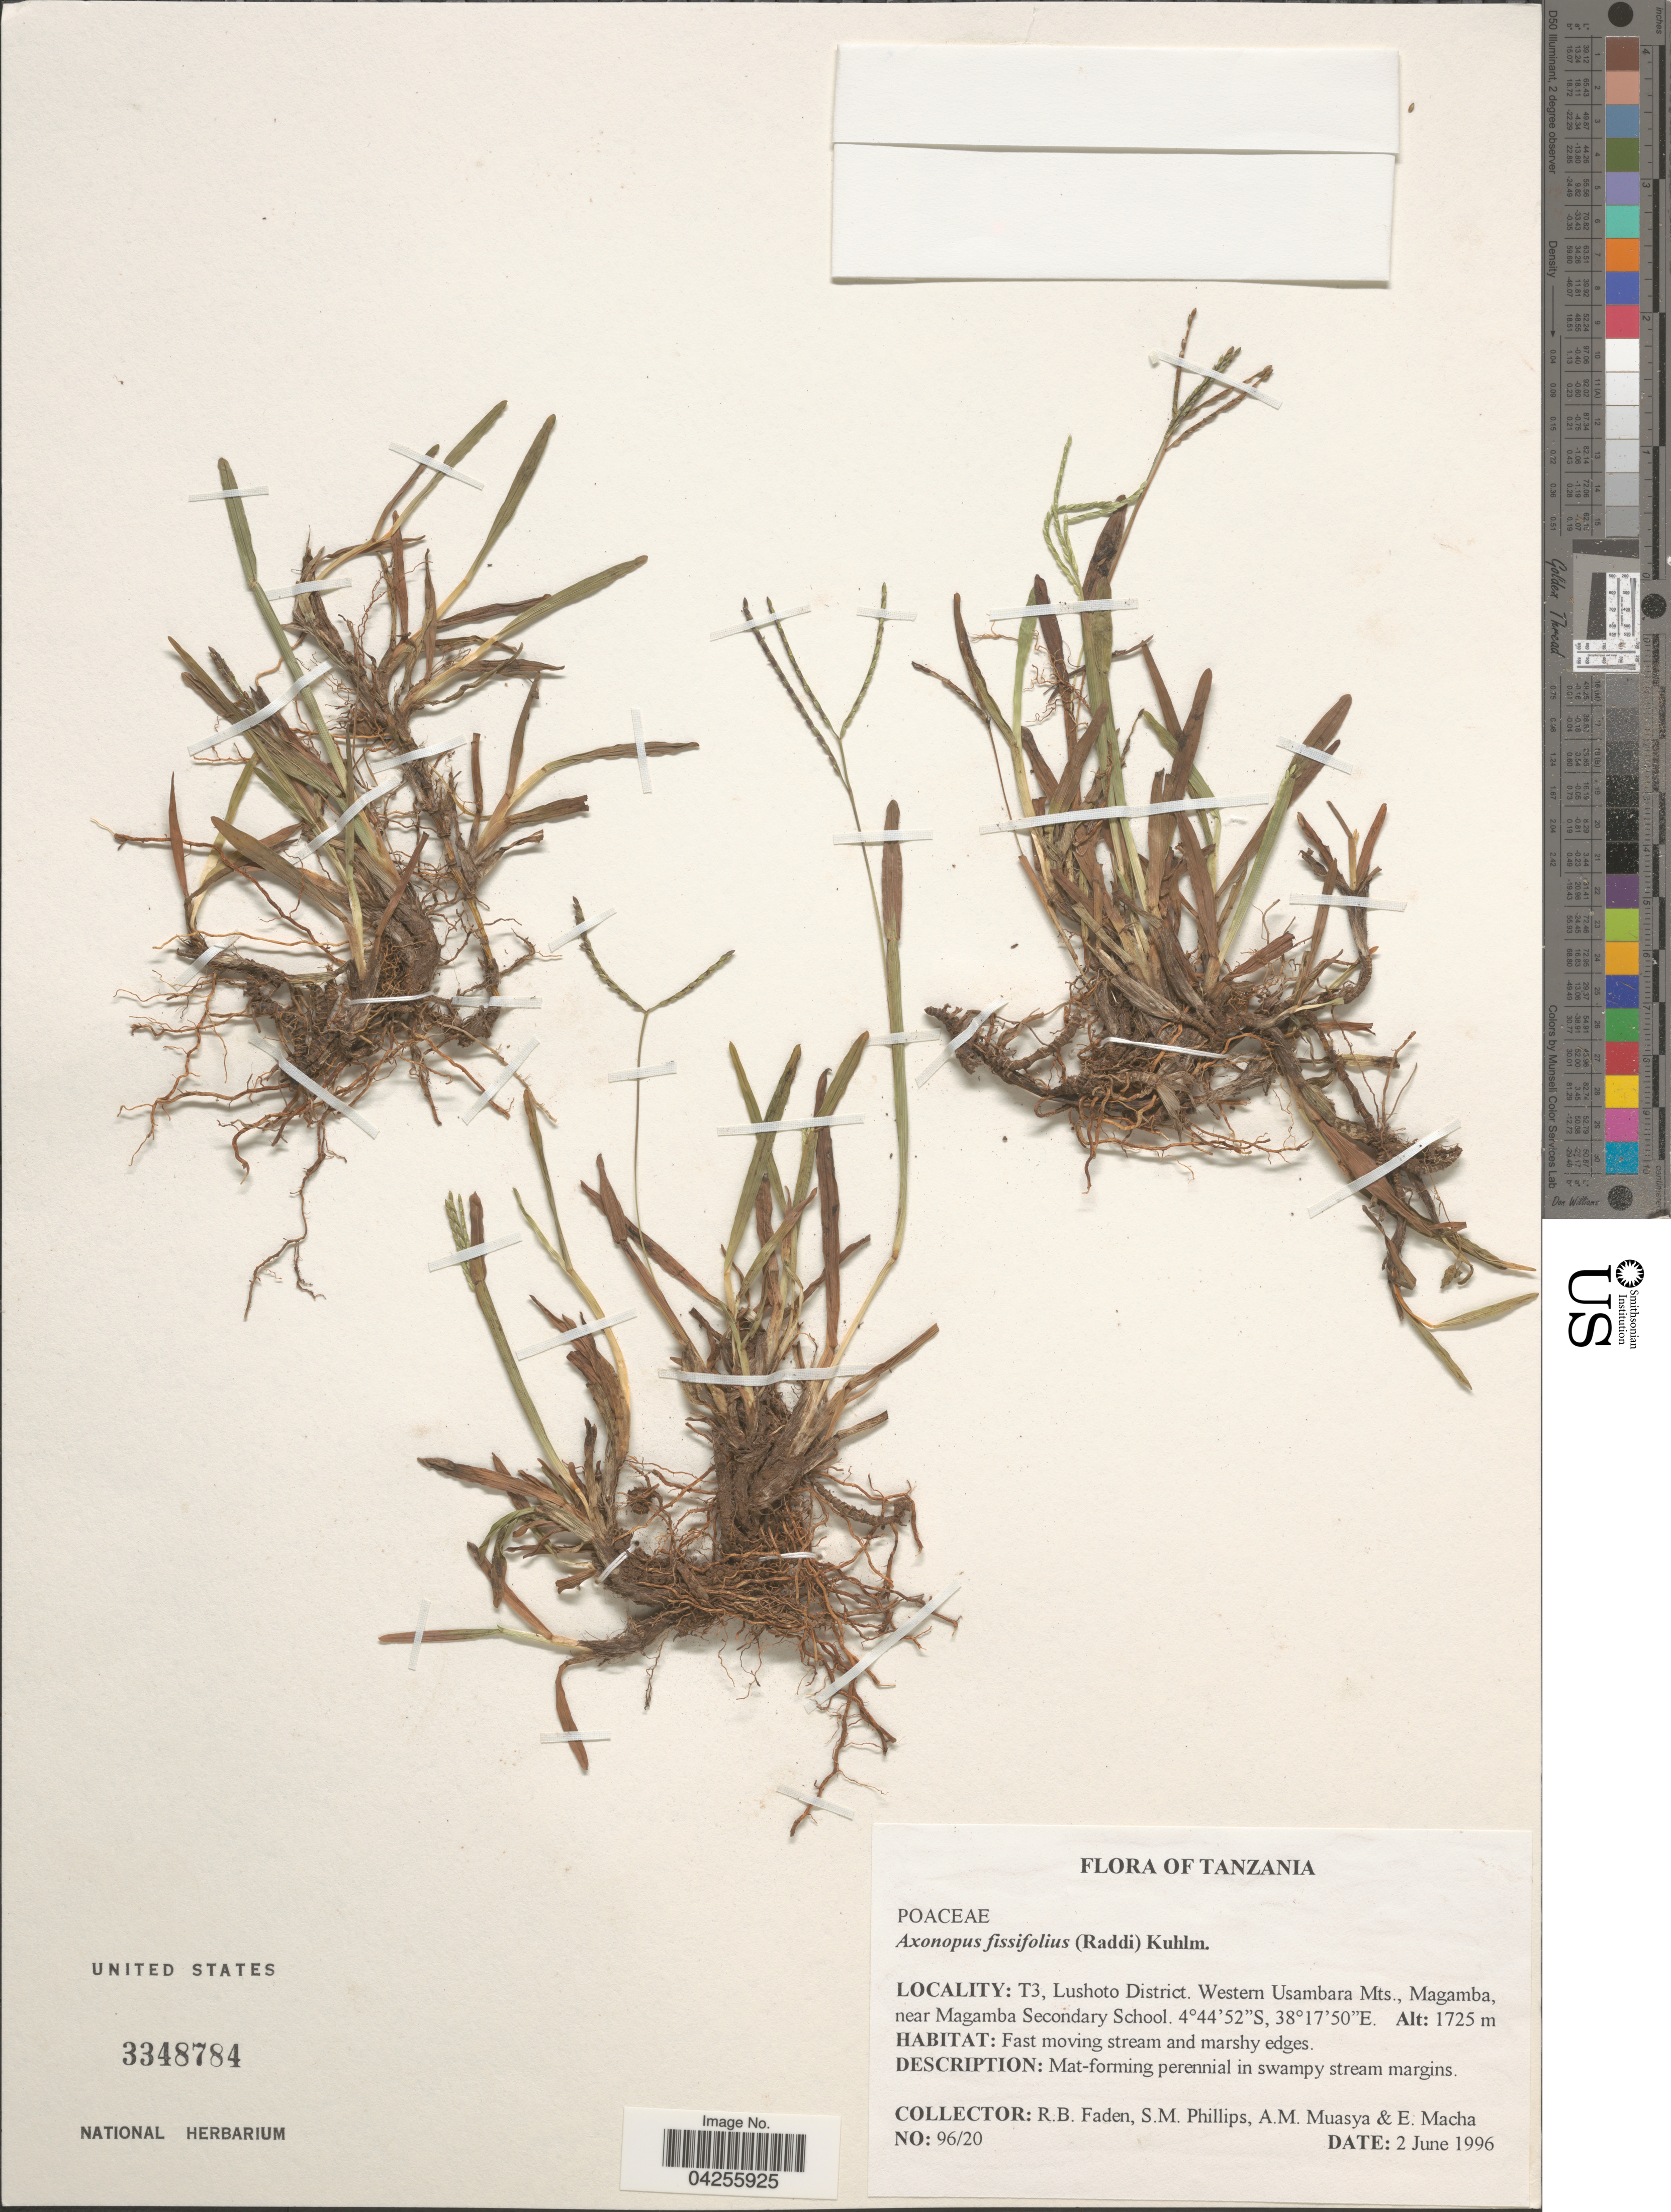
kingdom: Plantae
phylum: Tracheophyta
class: Liliopsida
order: Poales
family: Poaceae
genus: Axonopus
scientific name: Axonopus fissifolius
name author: (Raddi) Kuhlm.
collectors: R. B. Faden, S. M. Phillips, A. Muasya & E. Macha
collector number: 96/20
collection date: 1996-06-02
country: Tanzania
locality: T3, Lushoto District. Western Usambara Mts., Magamba, near Magamba Secondary School.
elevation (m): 1725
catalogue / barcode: US 3348784